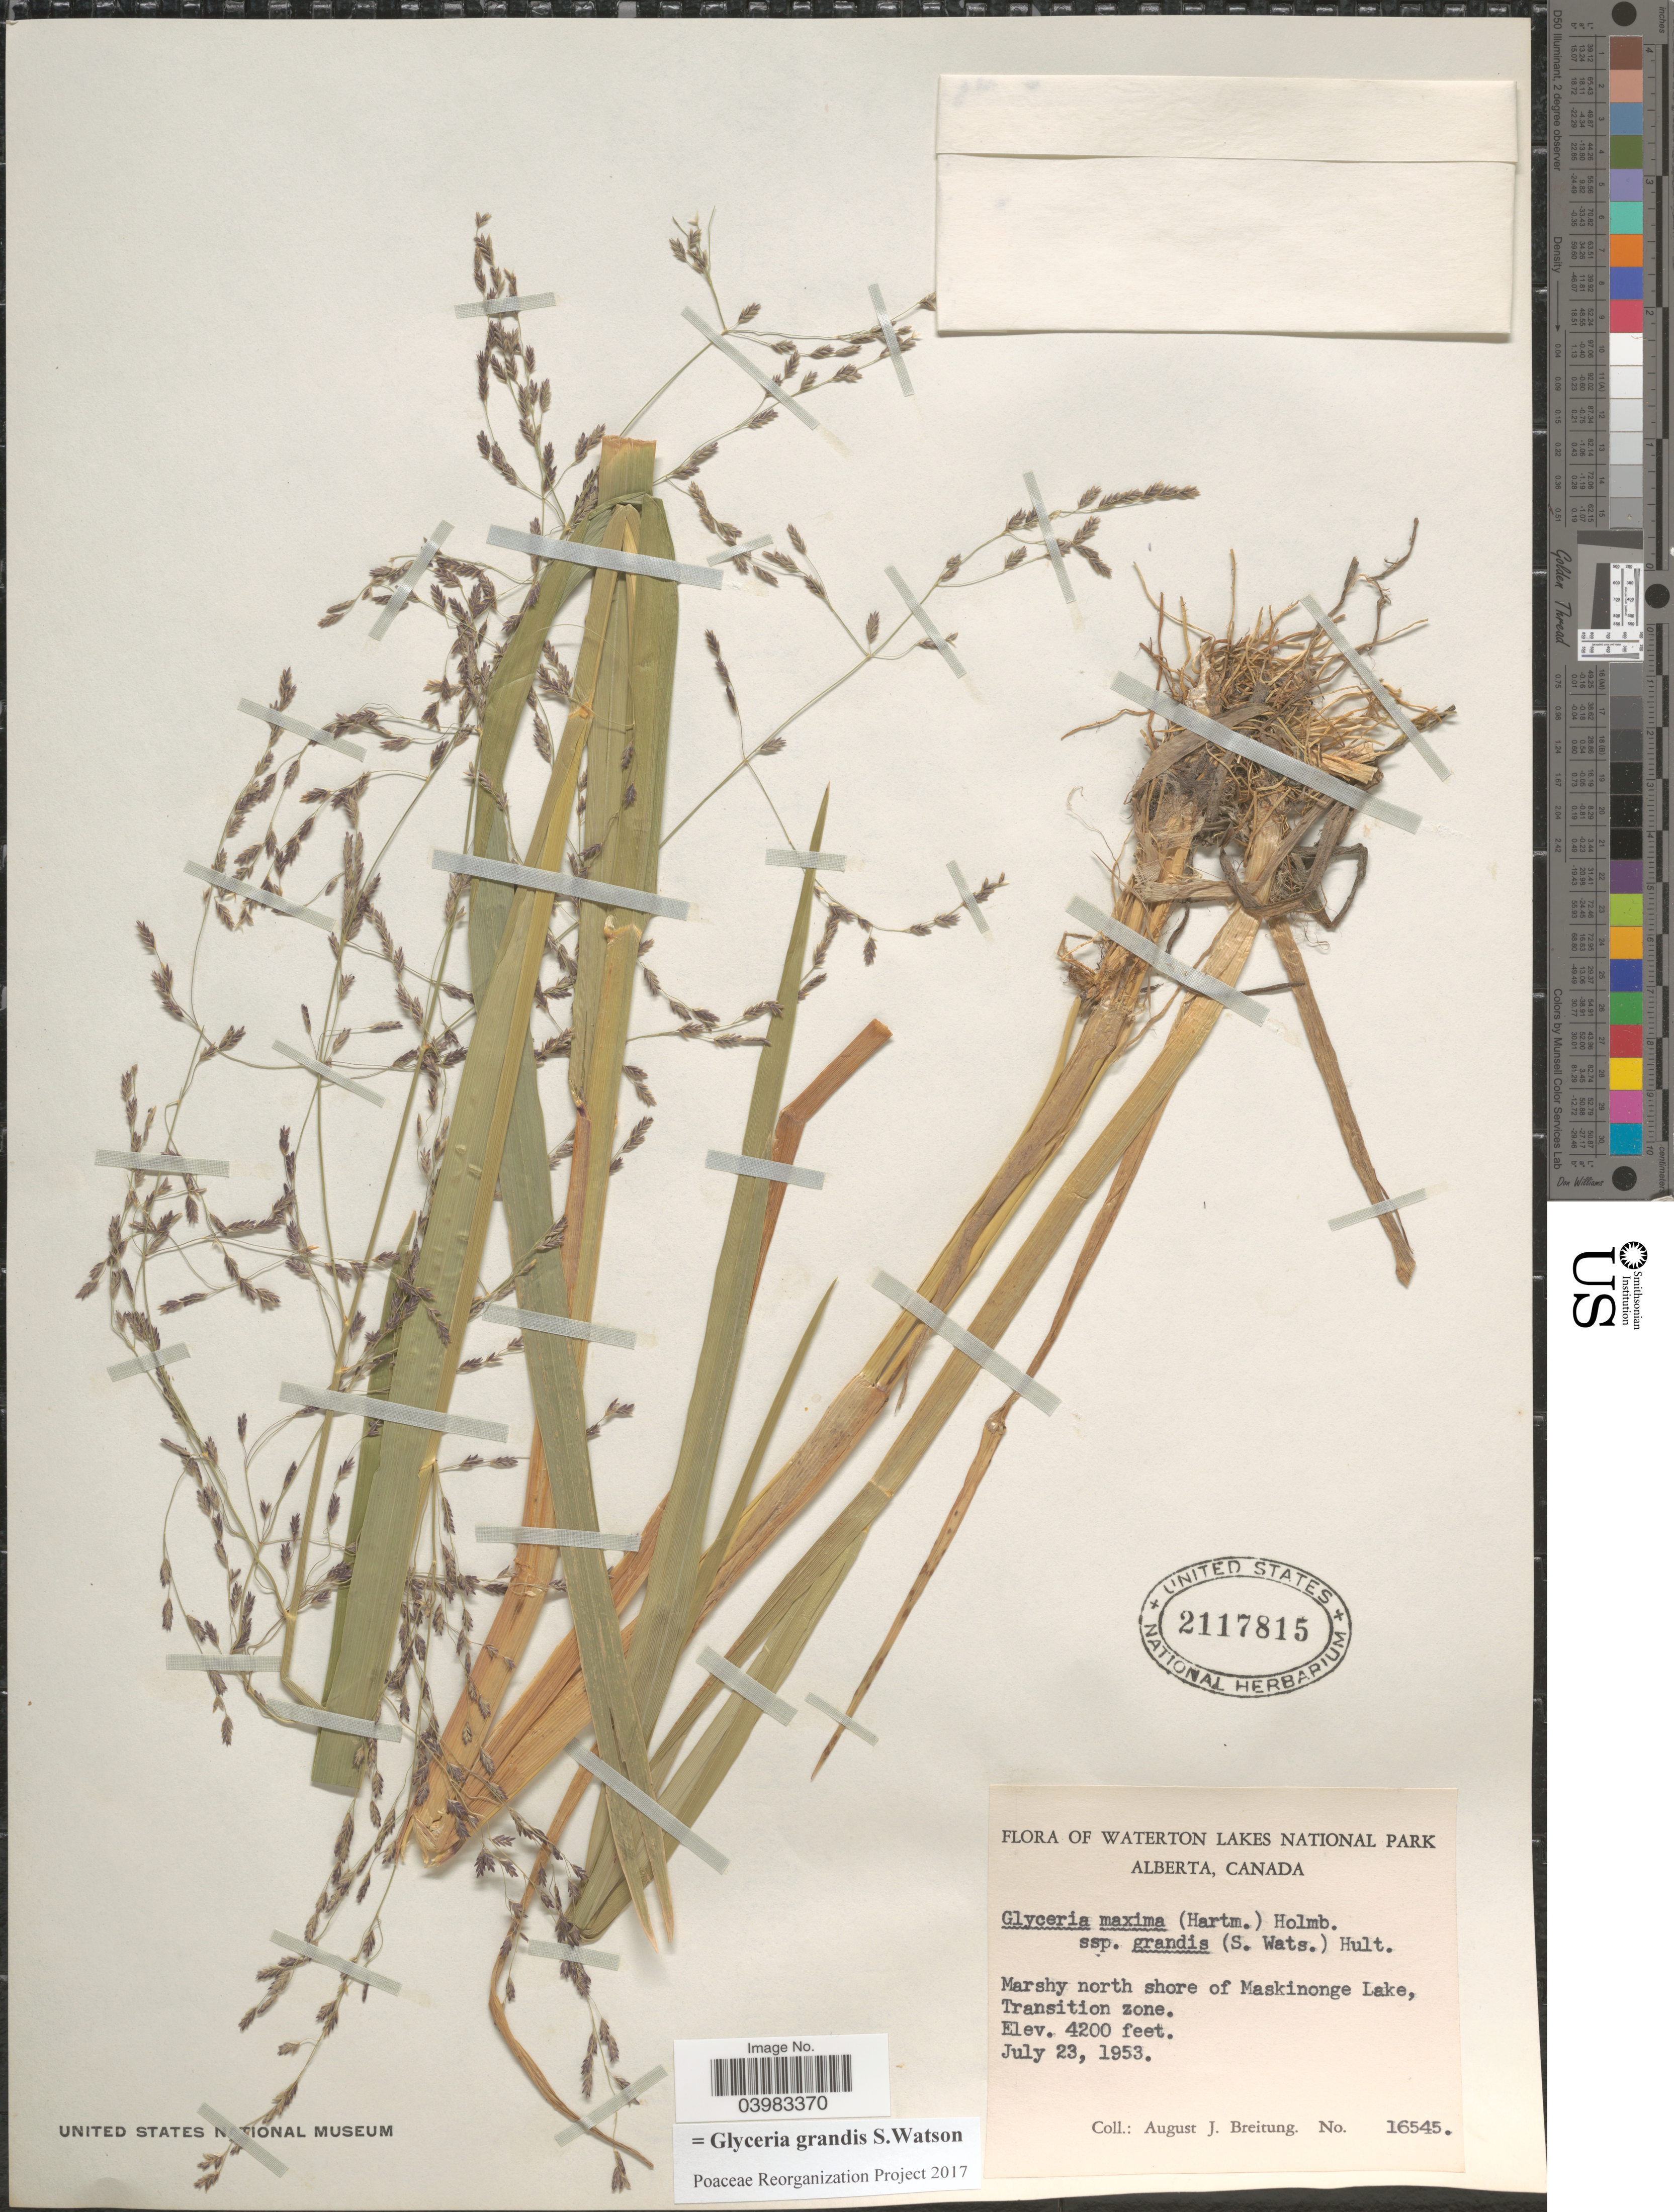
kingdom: Plantae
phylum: Tracheophyta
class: Liliopsida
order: Poales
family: Poaceae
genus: Glyceria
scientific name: Glyceria grandis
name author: S. Watson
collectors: A. Breitung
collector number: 16545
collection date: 1953-07-23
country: Canada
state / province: Alberta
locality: Waterton Lakes National Park. North shore of Maskinonga Lake, Transition zone.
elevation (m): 1280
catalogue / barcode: US 2117815